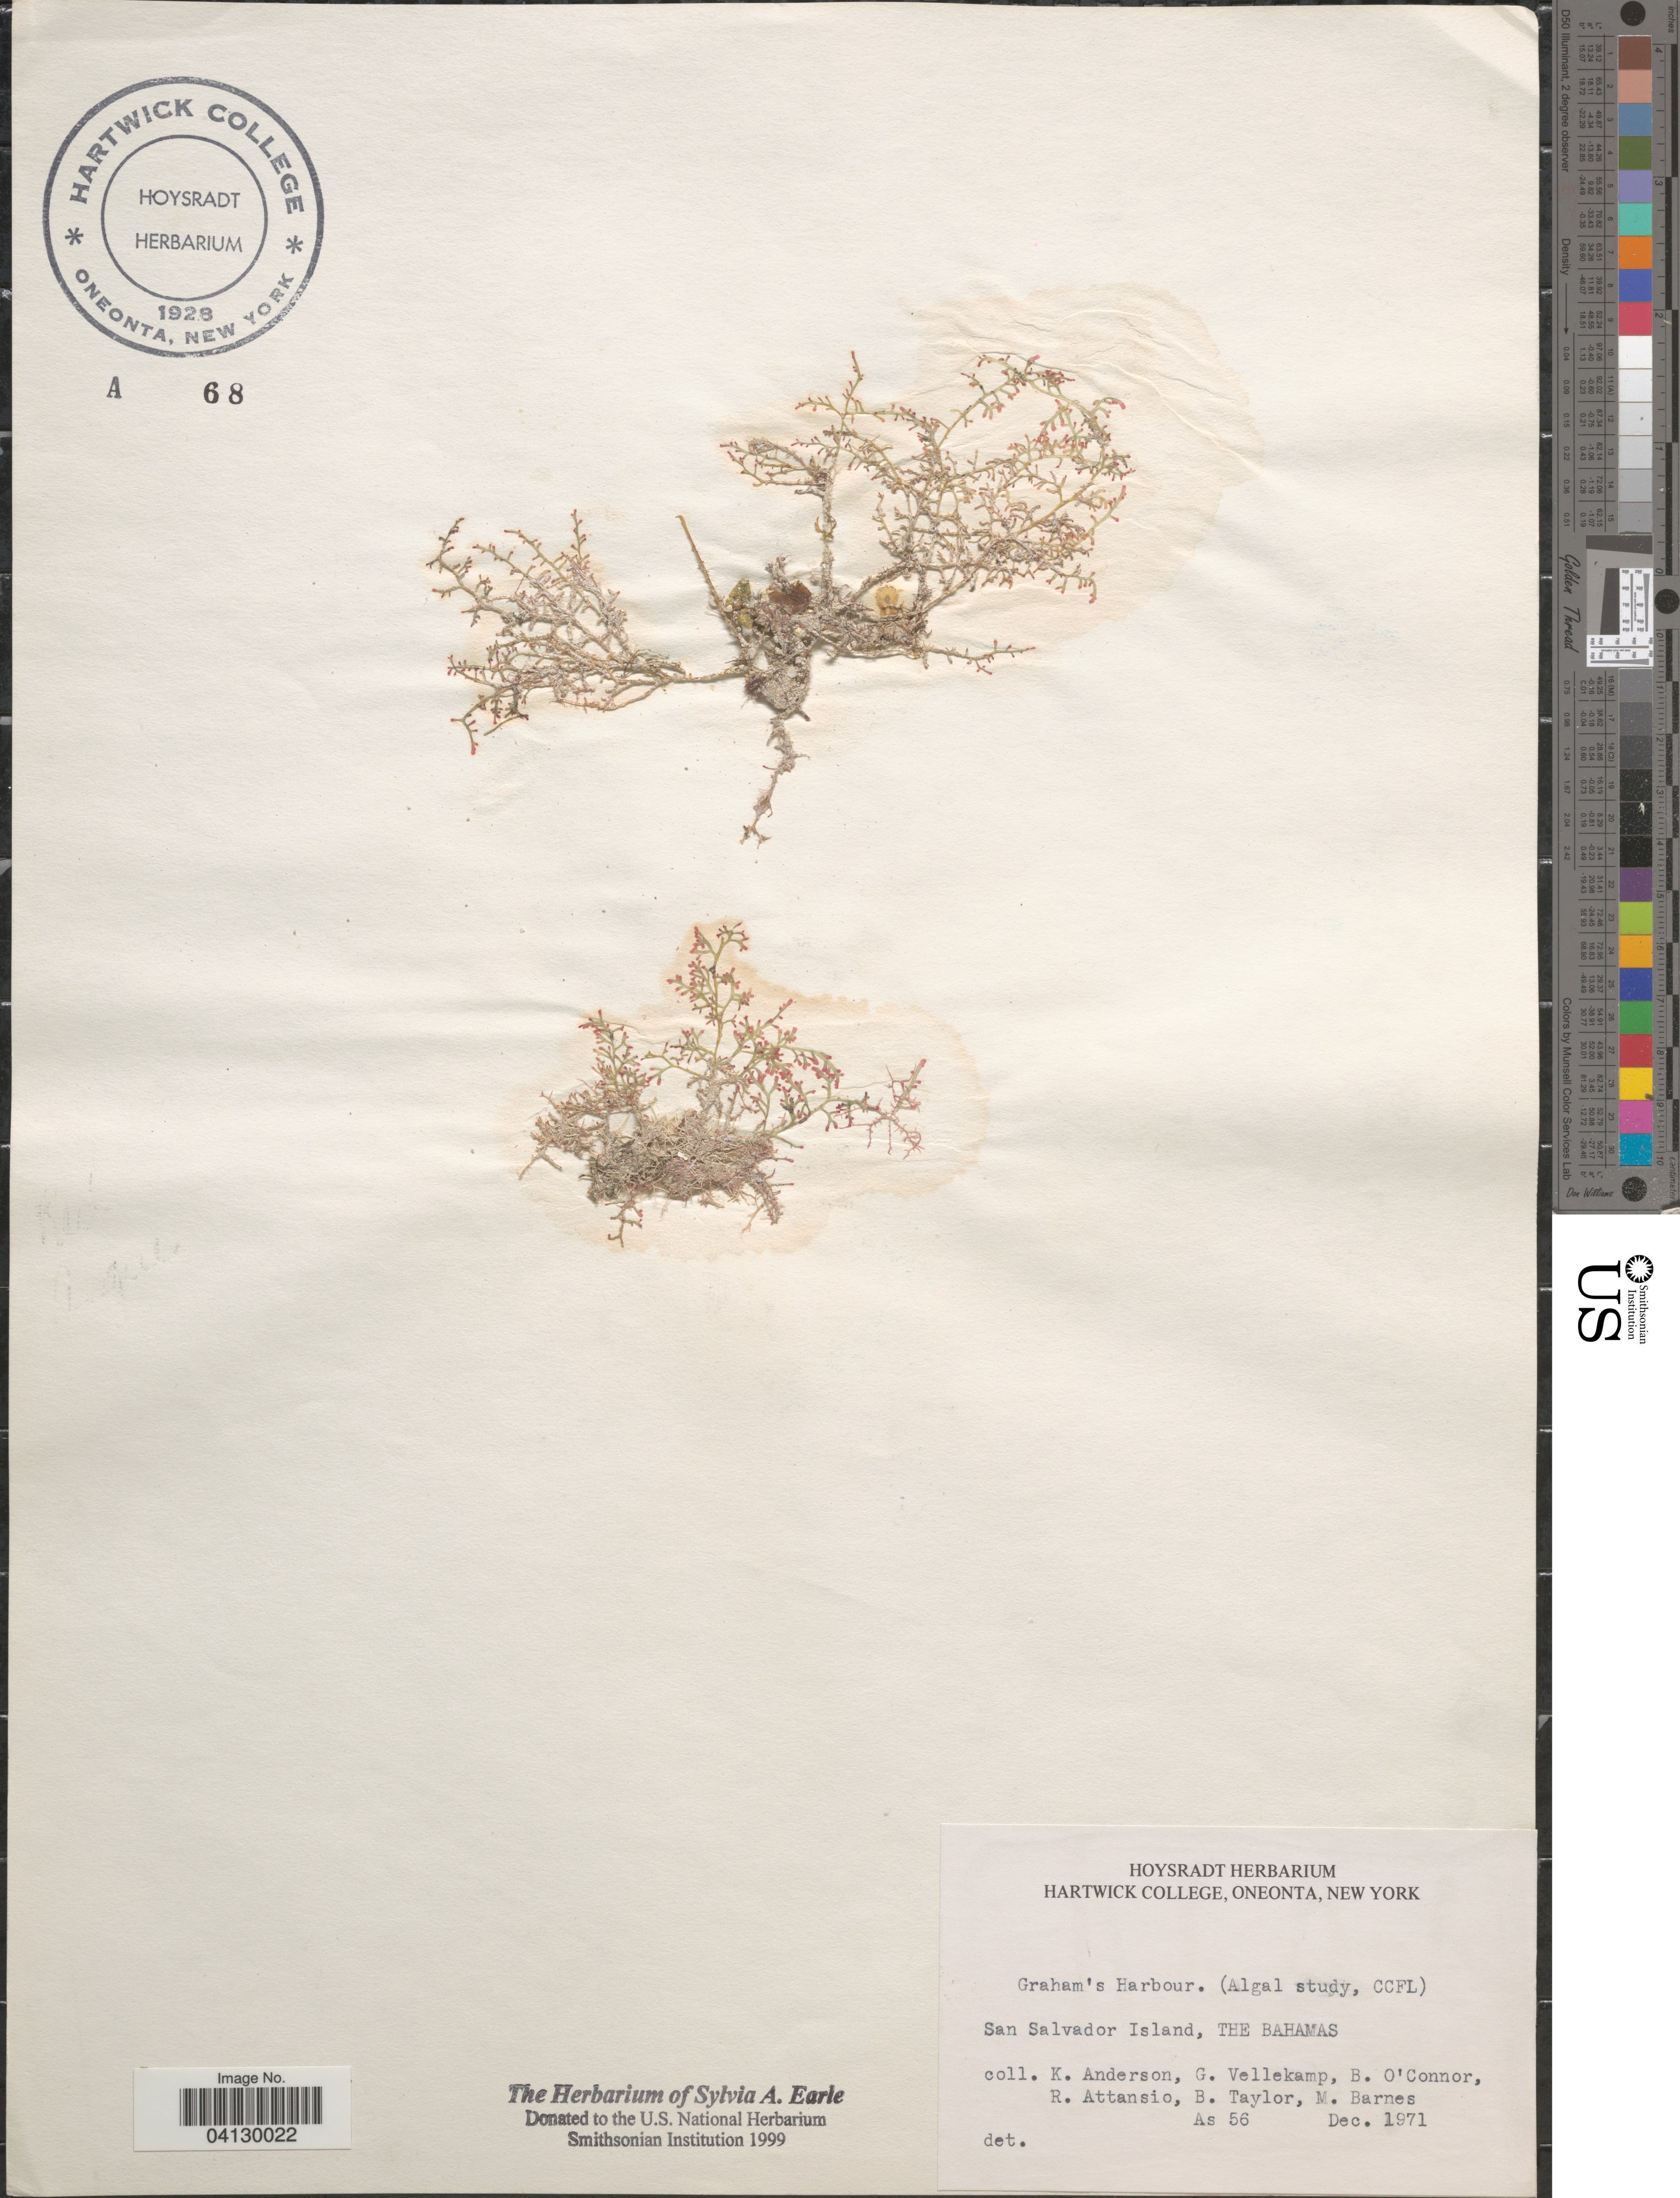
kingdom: Plantae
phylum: Rhodophyta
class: Florideophyceae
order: Corallinales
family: Corallinaceae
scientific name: Crustose Coralline Algae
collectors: K. Anderson, G. Vellekamp, B. O'Connor, R. Attanasio & et al.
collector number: As56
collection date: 1971-12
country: Bahamas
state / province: San Salvador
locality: Graham's Harbour. (Algal study, CCFL). San Salvador Island.